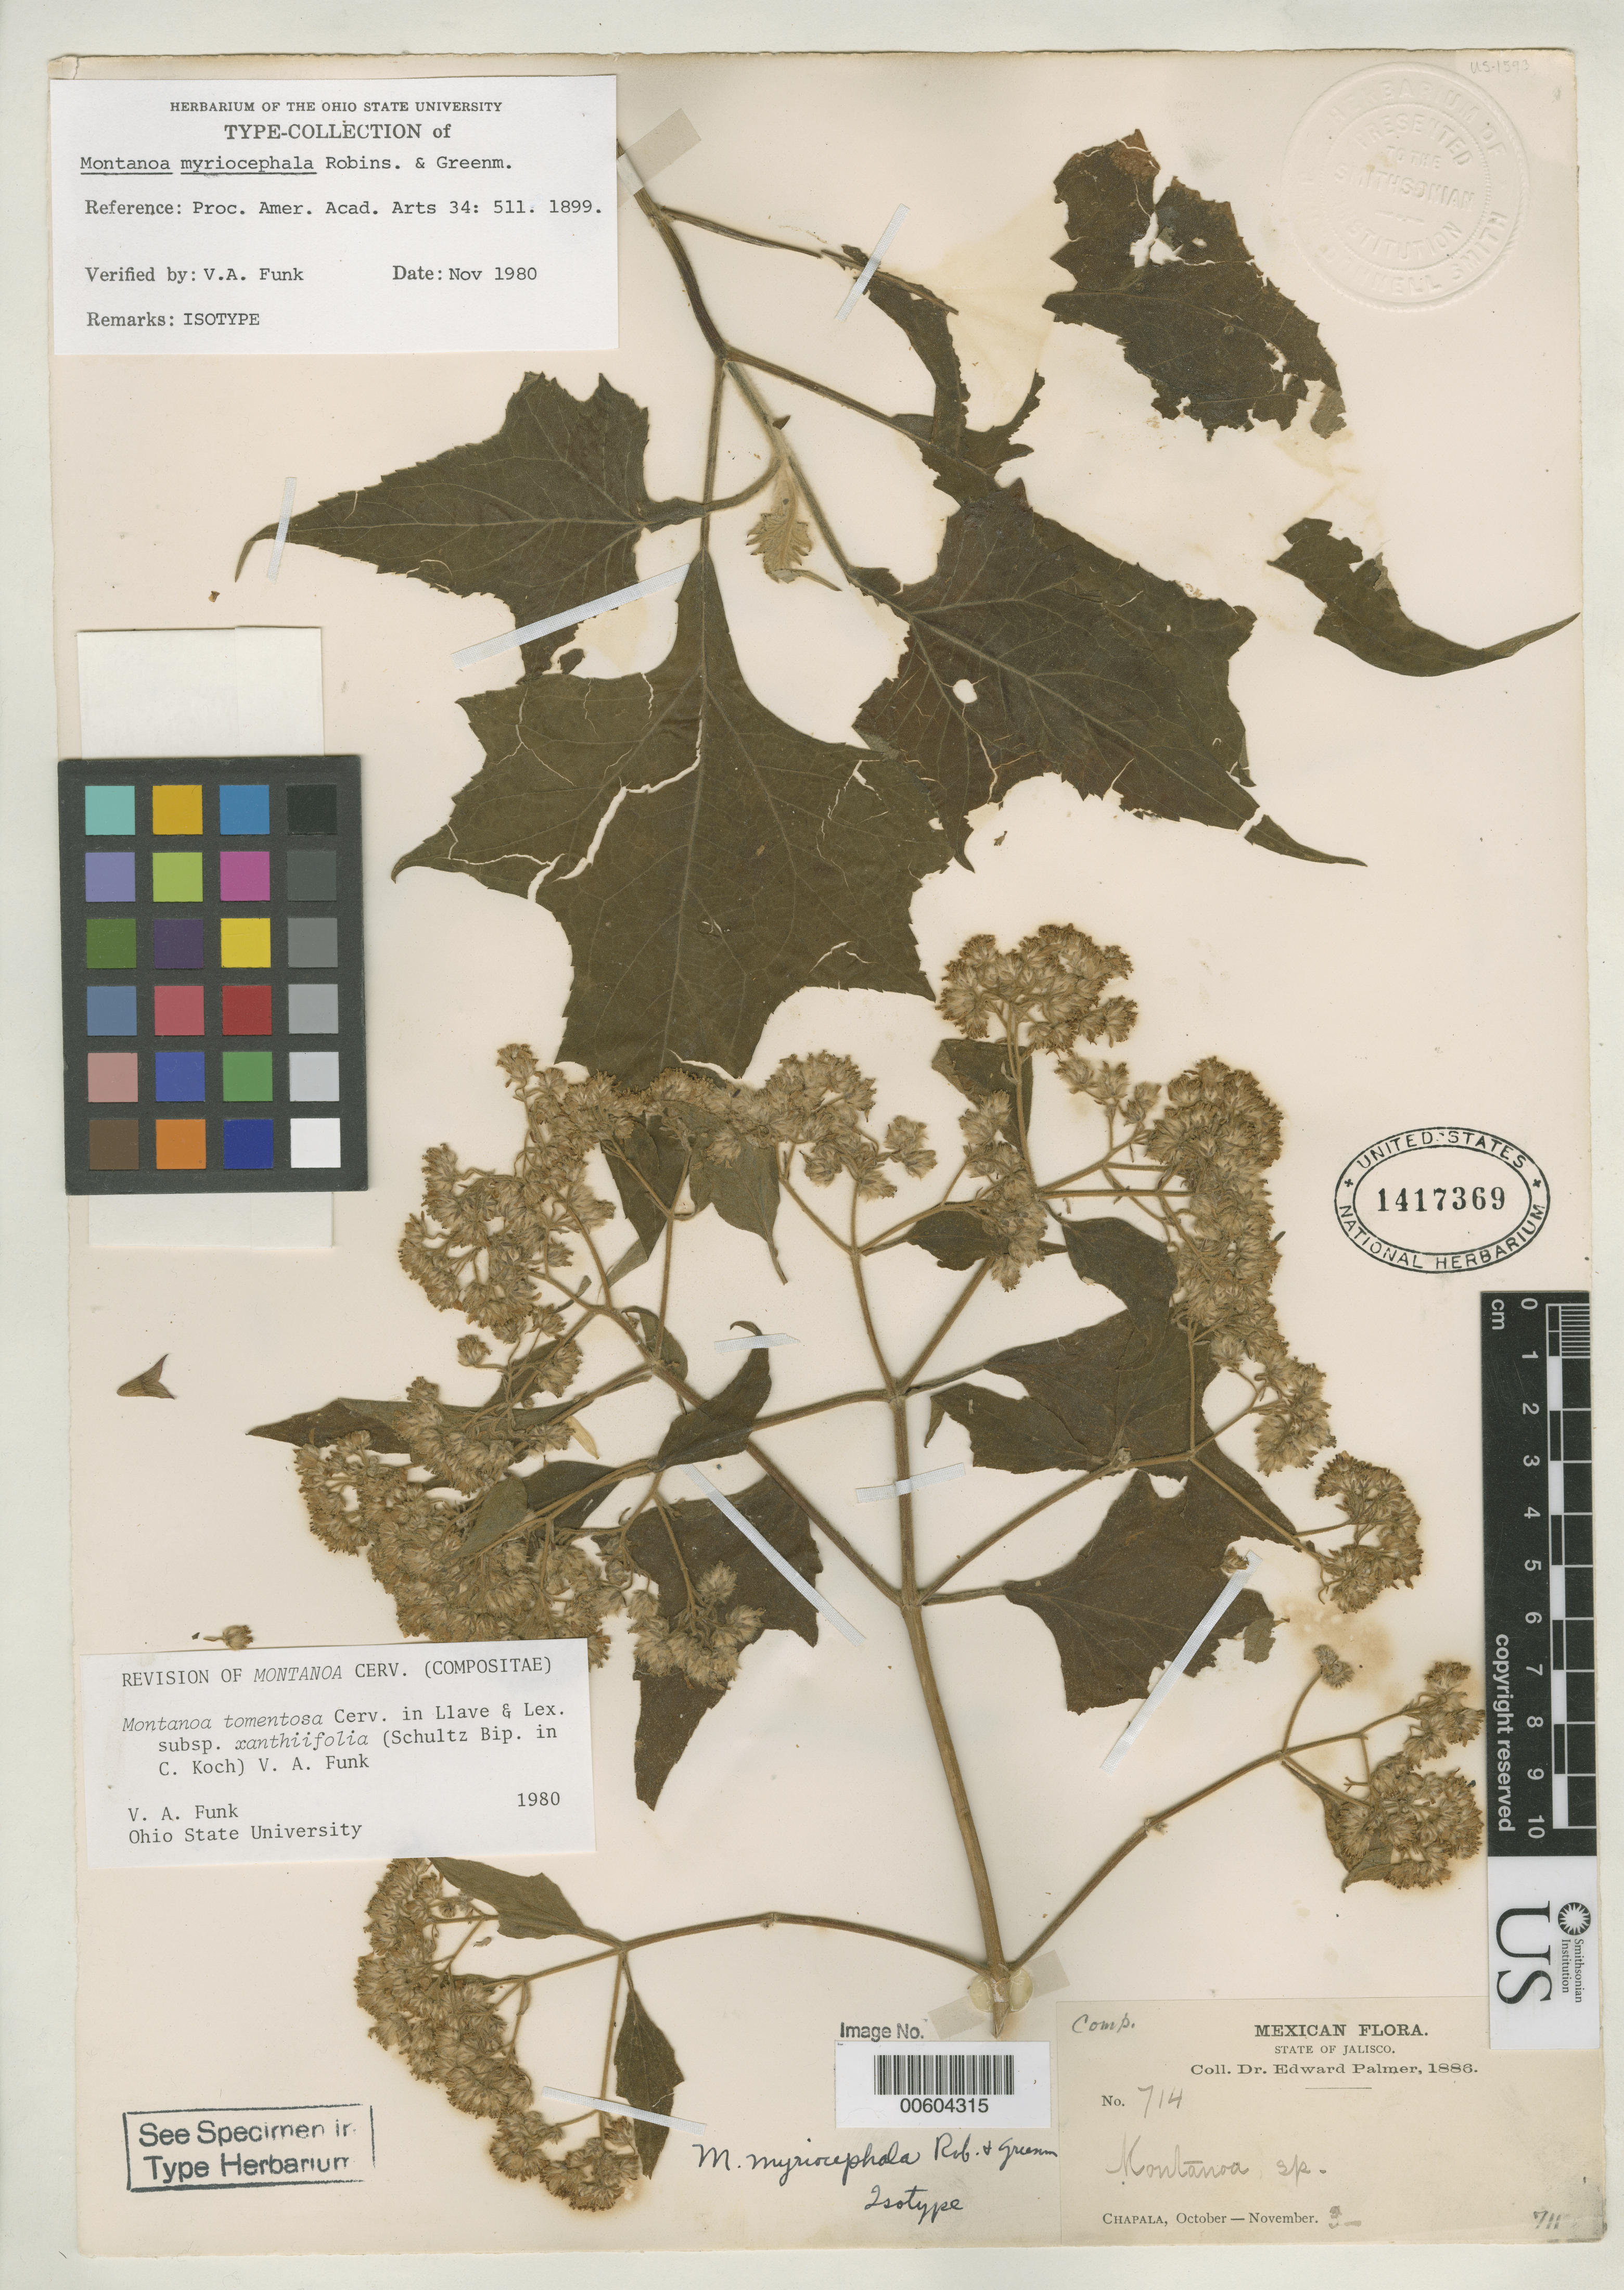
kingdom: Plantae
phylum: Tracheophyta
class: Magnoliopsida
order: Asterales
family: Asteraceae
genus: Montanoa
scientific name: Montanoa myriocephala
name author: B.L. Rob. & Greenm.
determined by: Funk, Vicki A., (BOT), Smithsonian Institution - National Museum of Natural History (UNITED STATES)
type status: Isolectotype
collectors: E. Palmer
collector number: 714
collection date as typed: Oct 1886 to -- Nov 1886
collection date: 1886-10/1886-11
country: Mexico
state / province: Jalisco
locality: Chapala.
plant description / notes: Specimen ex John Donnell Smith herbarium.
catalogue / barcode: US 1417369